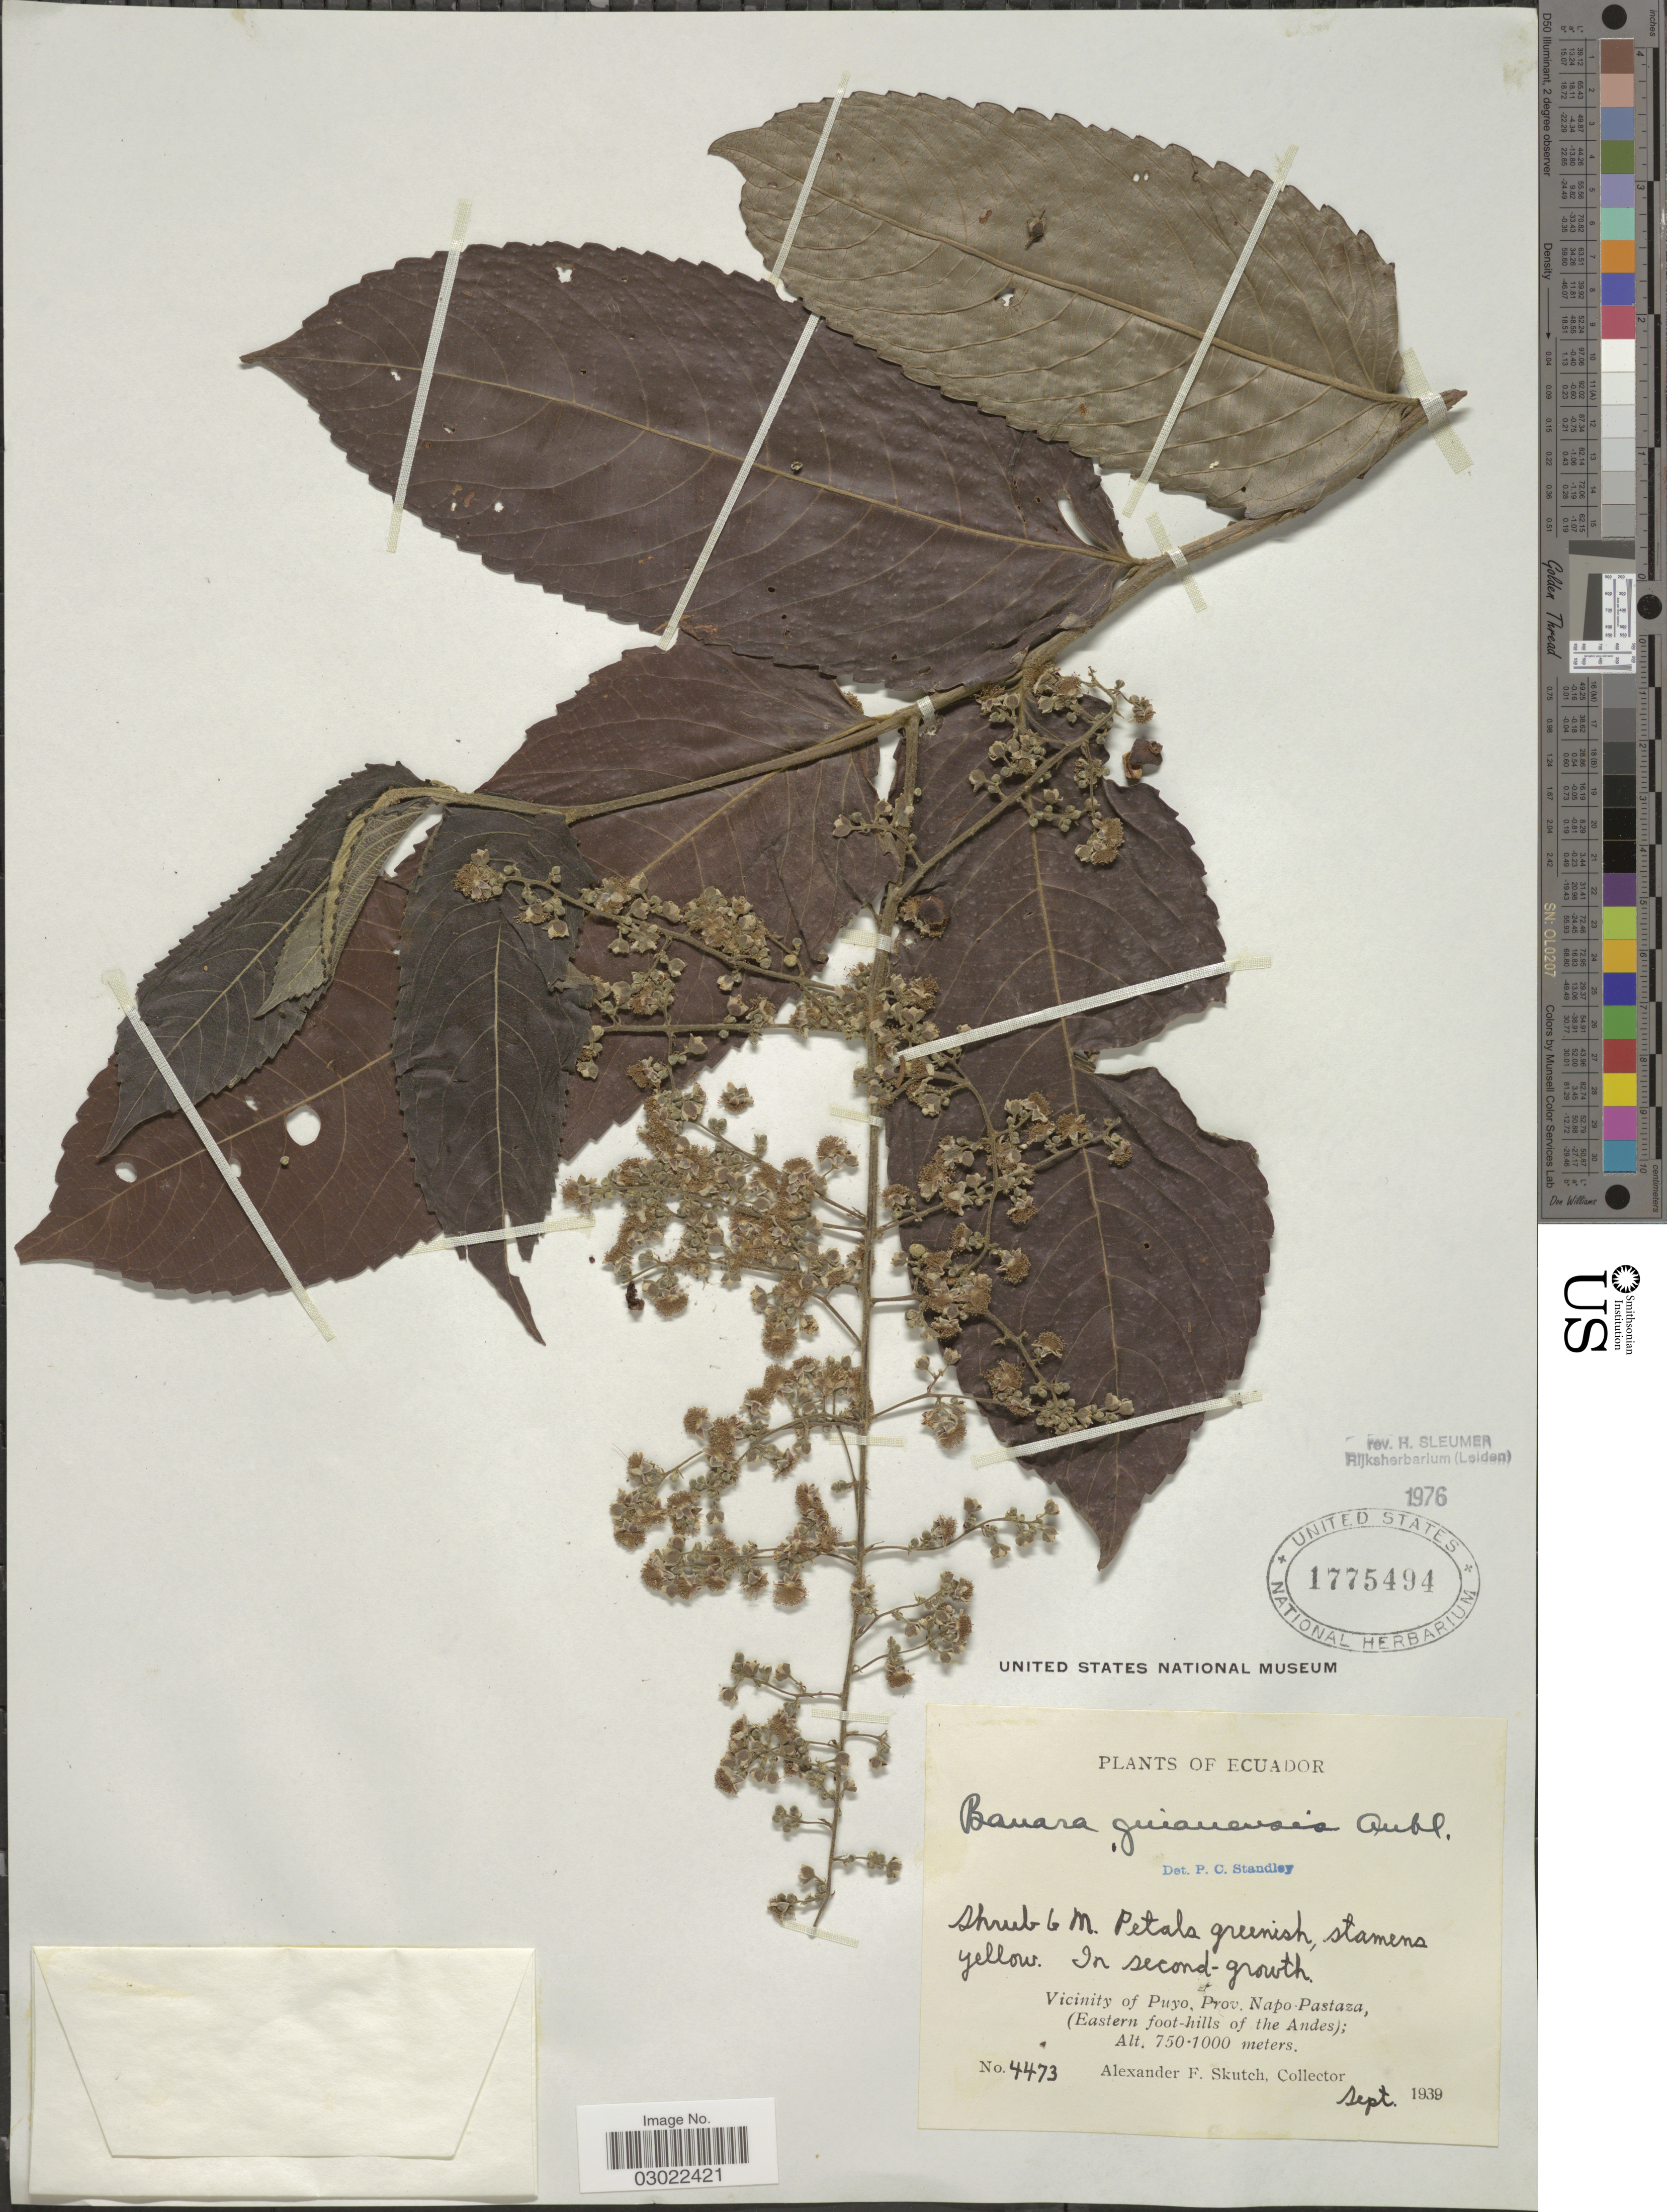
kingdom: Plantae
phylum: Tracheophyta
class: Magnoliopsida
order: Malpighiales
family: Salicaceae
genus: Banara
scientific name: Banara guianensis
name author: Aubl.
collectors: A. F. Skutch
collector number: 4473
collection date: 1939-09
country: Ecuador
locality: Vicinity of Puyo, Prov. Napo-Pastaza, (Eastern foot-hills of the Andes).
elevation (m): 750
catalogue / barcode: US 1775494